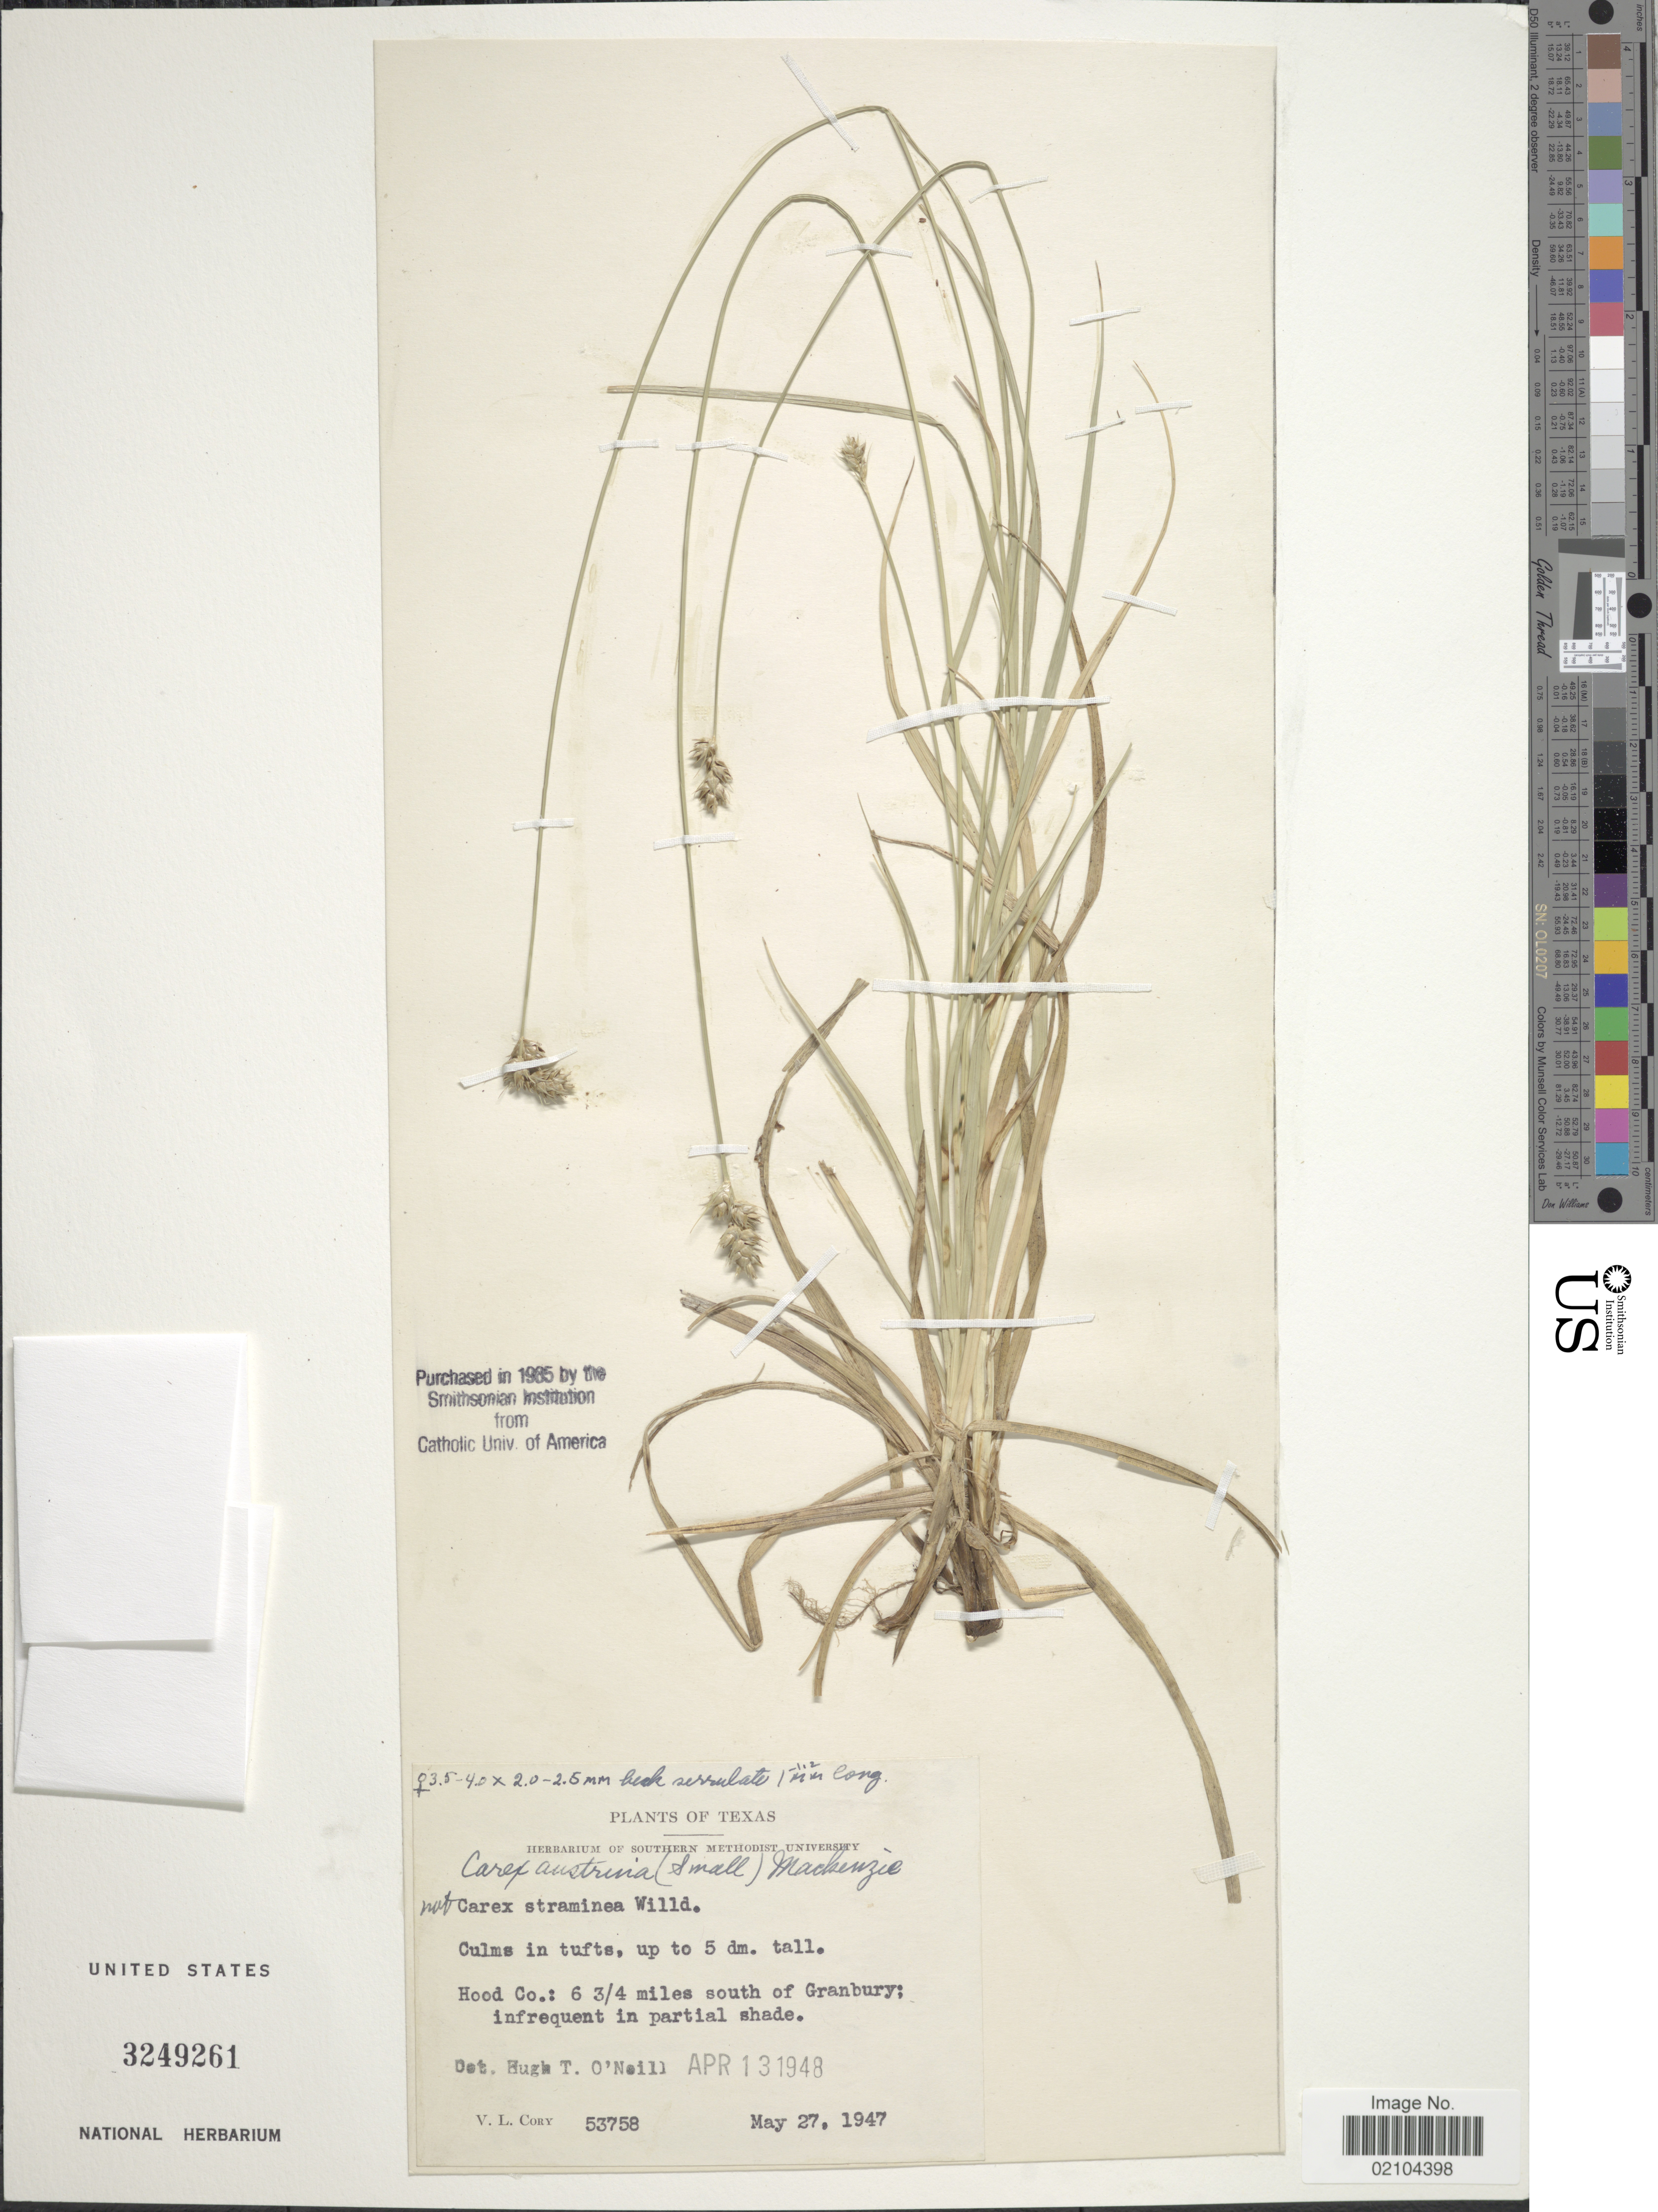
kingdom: Plantae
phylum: Tracheophyta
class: Liliopsida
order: Poales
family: Cyperaceae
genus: Carex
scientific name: Carex austrina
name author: Mack.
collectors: V. Cory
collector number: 53758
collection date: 1947-05-27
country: United States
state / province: Texas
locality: Hood Co.: 6 3/4 miles south of Granbury.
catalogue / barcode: US 3249261